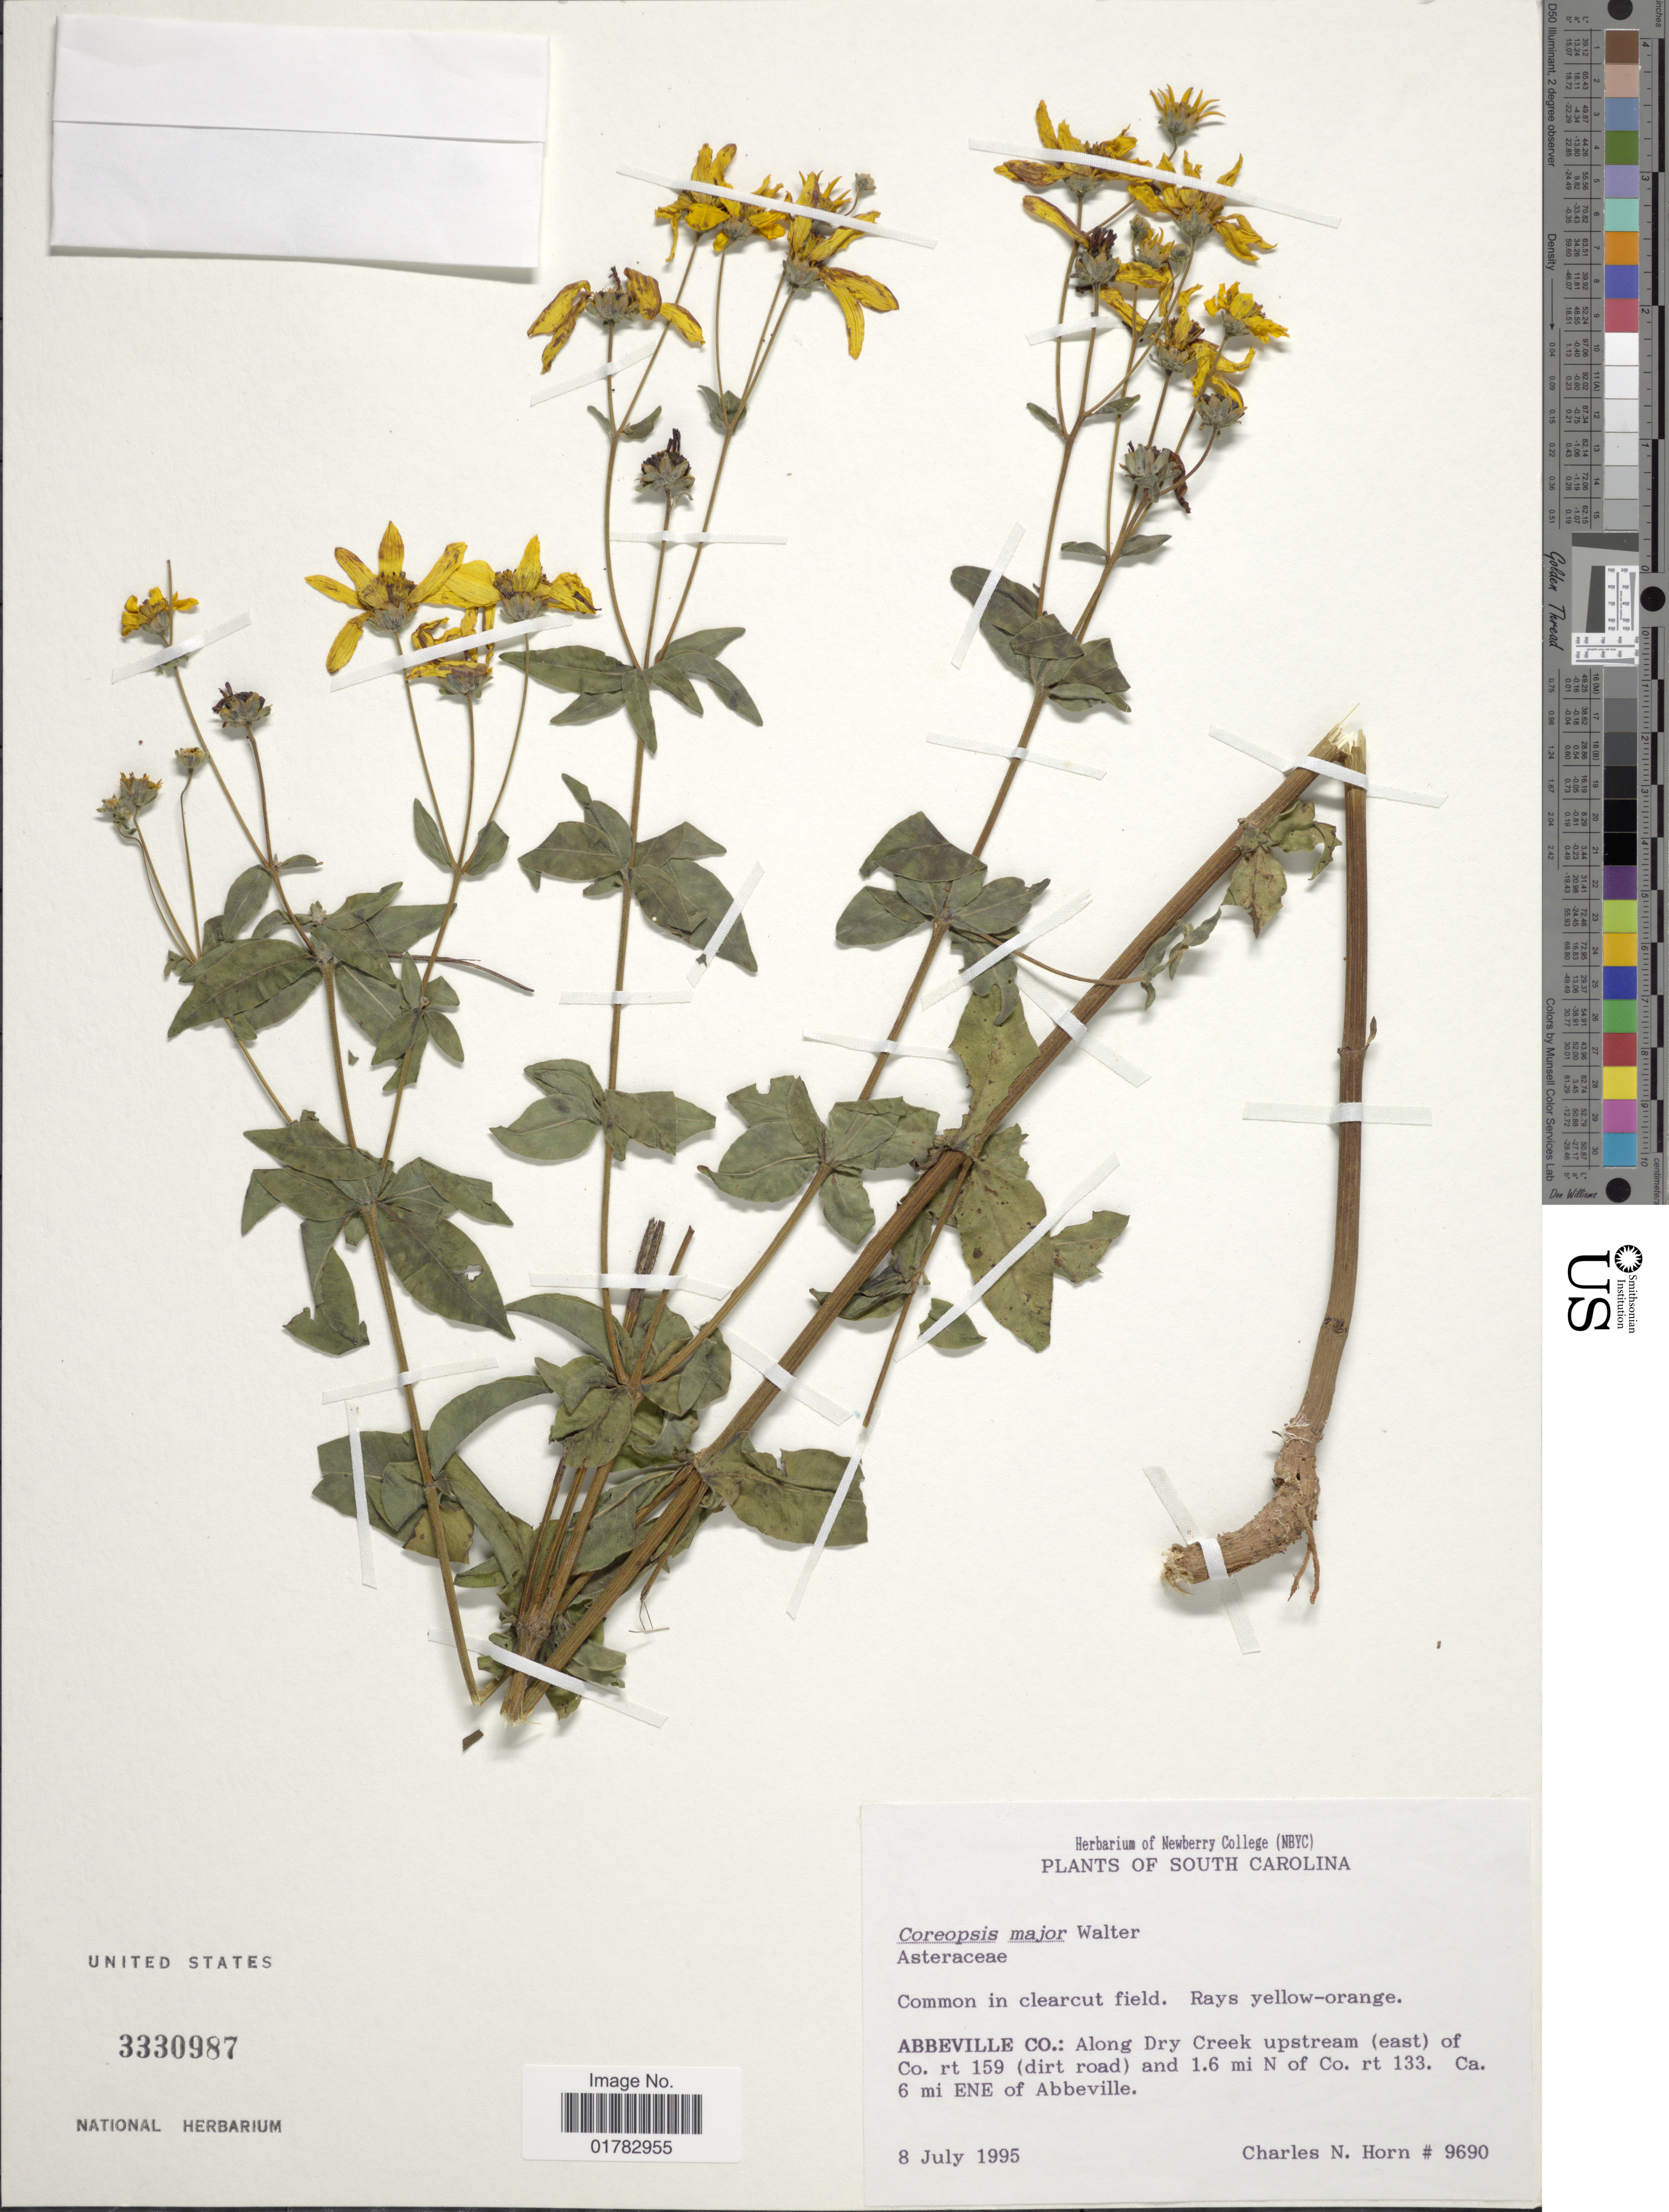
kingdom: Plantae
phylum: Tracheophyta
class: Magnoliopsida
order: Asterales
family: Asteraceae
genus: Coreopsis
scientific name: Coreopsis major var. stellata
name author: (Nutt.) Torr. & A. Gray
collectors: C. N. Horn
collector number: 9690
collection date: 1995-07-08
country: United States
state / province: South Carolina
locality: Abbeville Co.: along Dry Creek upstream (east) of Co. rt 159 (dirt road) and 1.6 mi N of Co. rt 133. ca. 6 mi ENE of Abbeville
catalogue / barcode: US 3330987